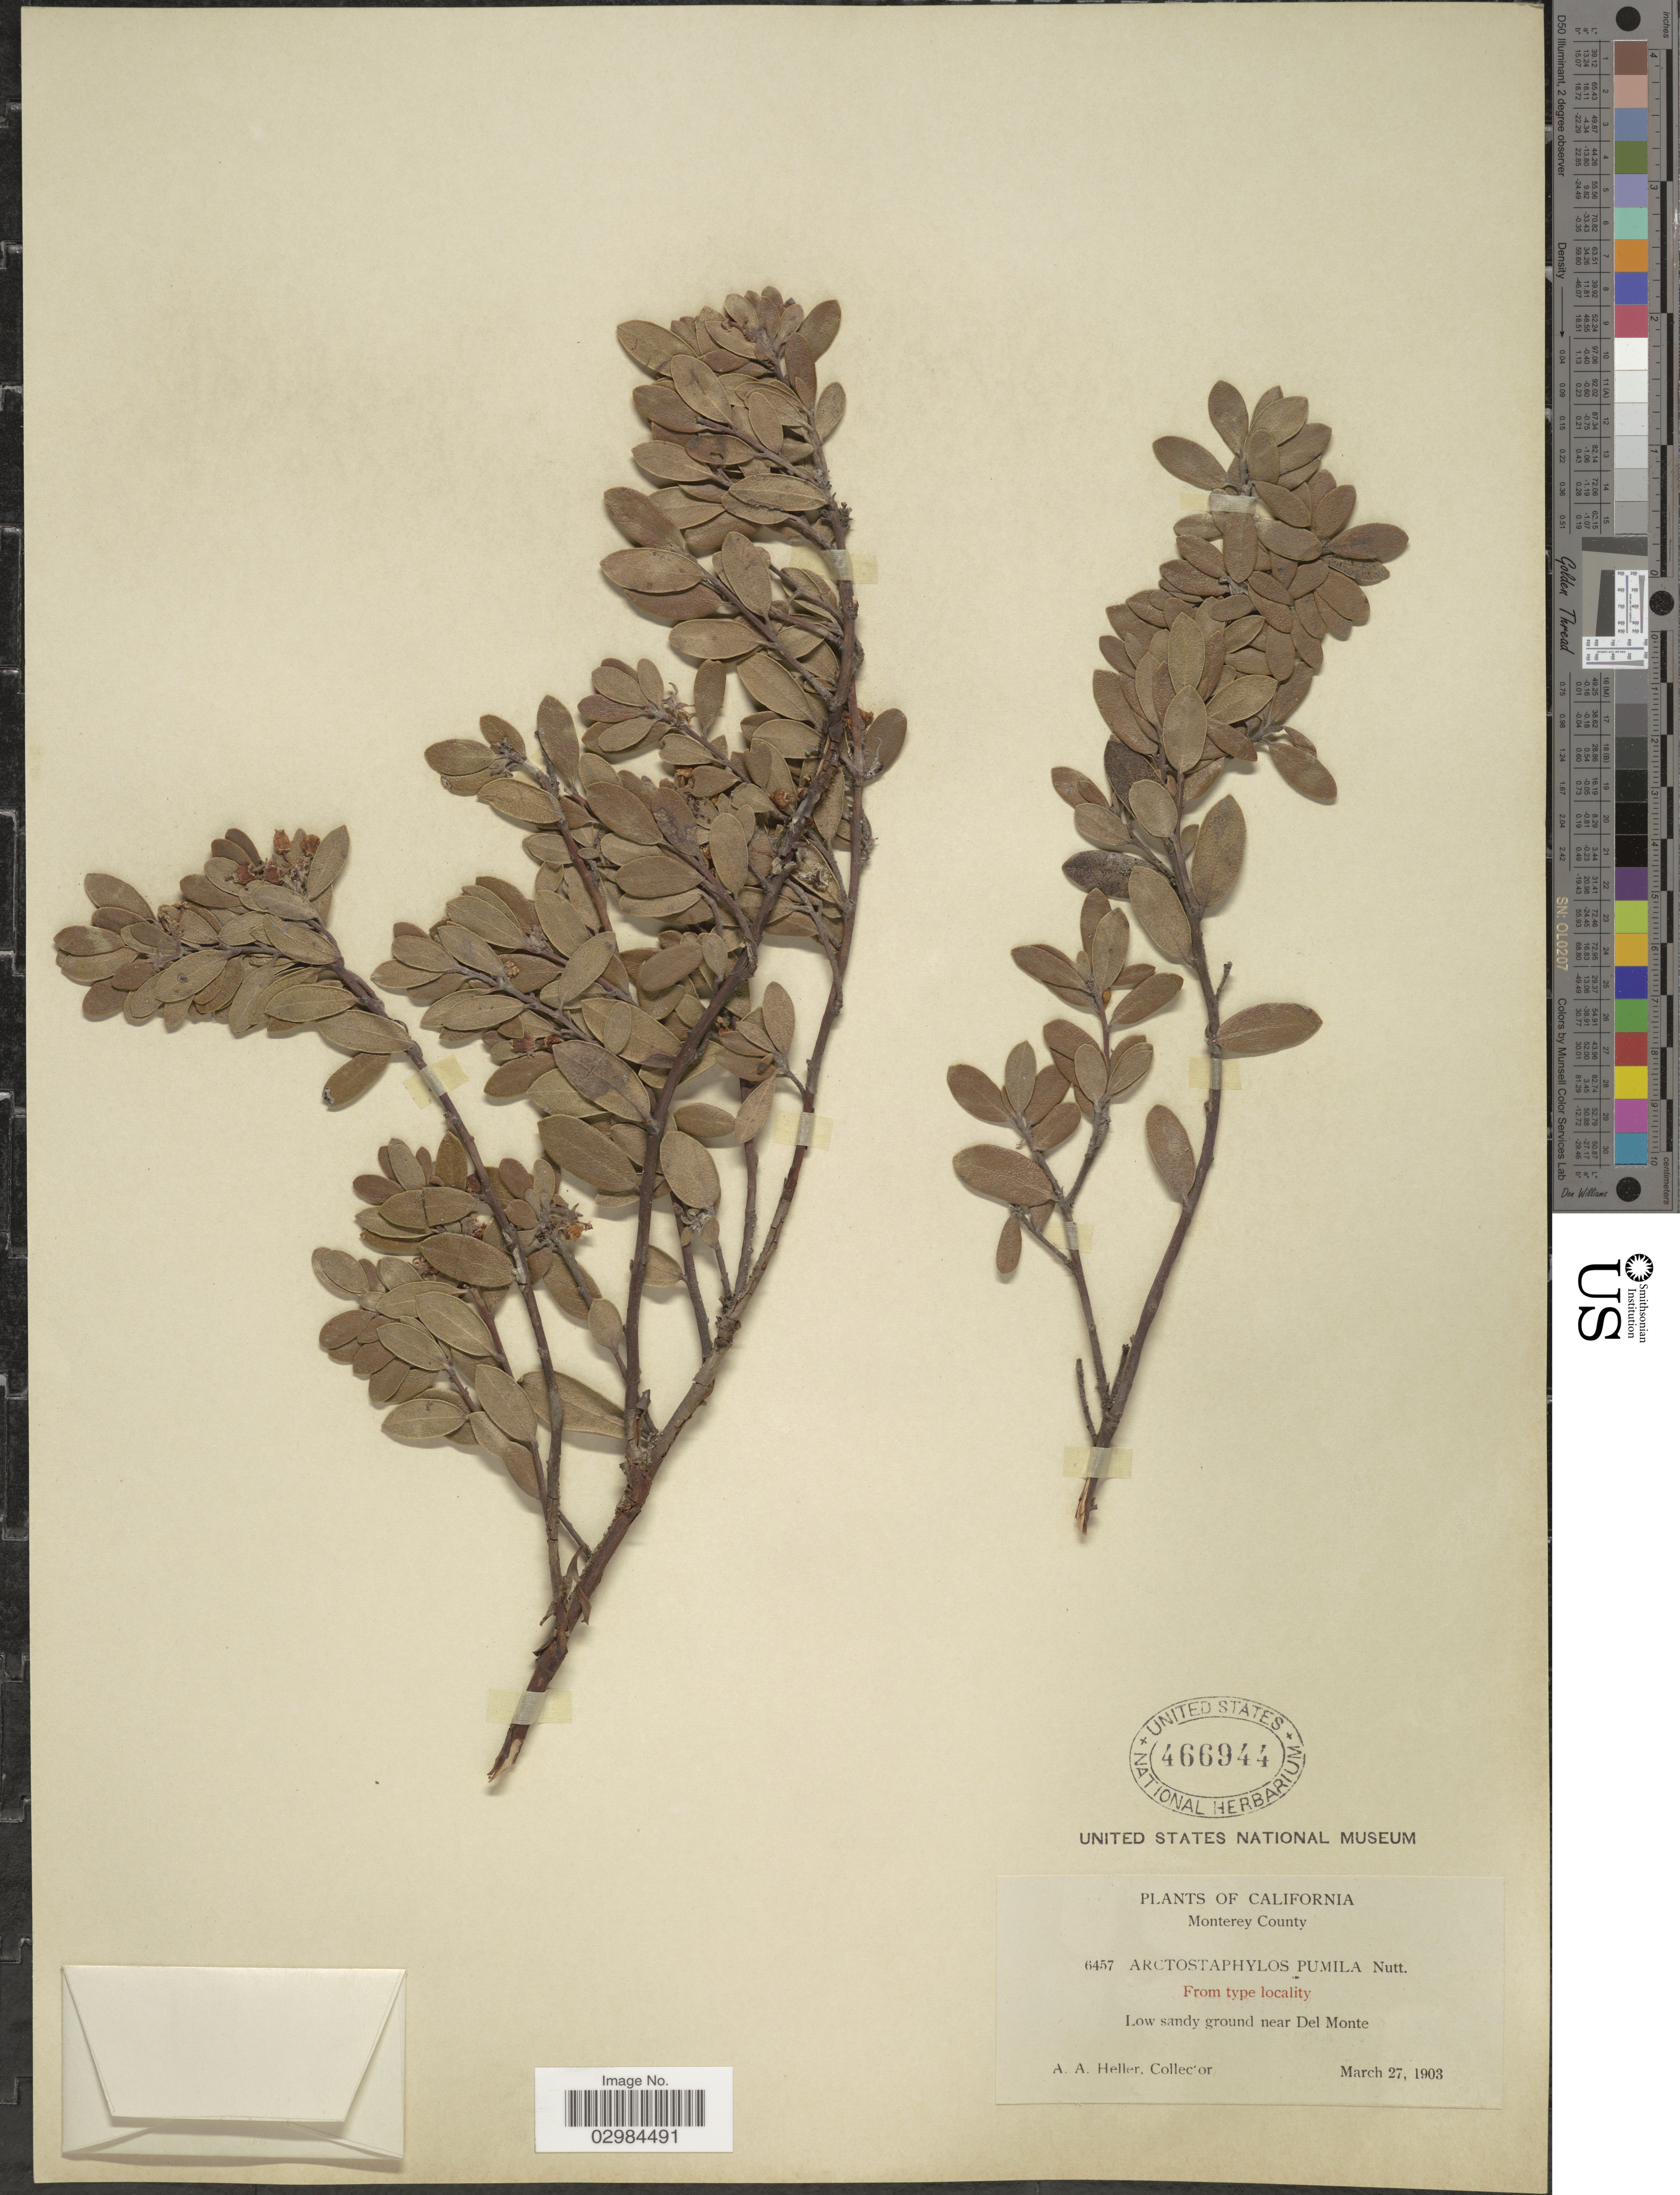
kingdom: Plantae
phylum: Tracheophyta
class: Magnoliopsida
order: Ericales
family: Ericaceae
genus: Arctostaphylos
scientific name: Arctostaphylos pumila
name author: Nutt.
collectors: A. A. Heller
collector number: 6457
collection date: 1903-03-27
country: United States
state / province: California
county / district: Monterey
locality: Monterey County. Low sandy ground near Del Monte.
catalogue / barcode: US 466944